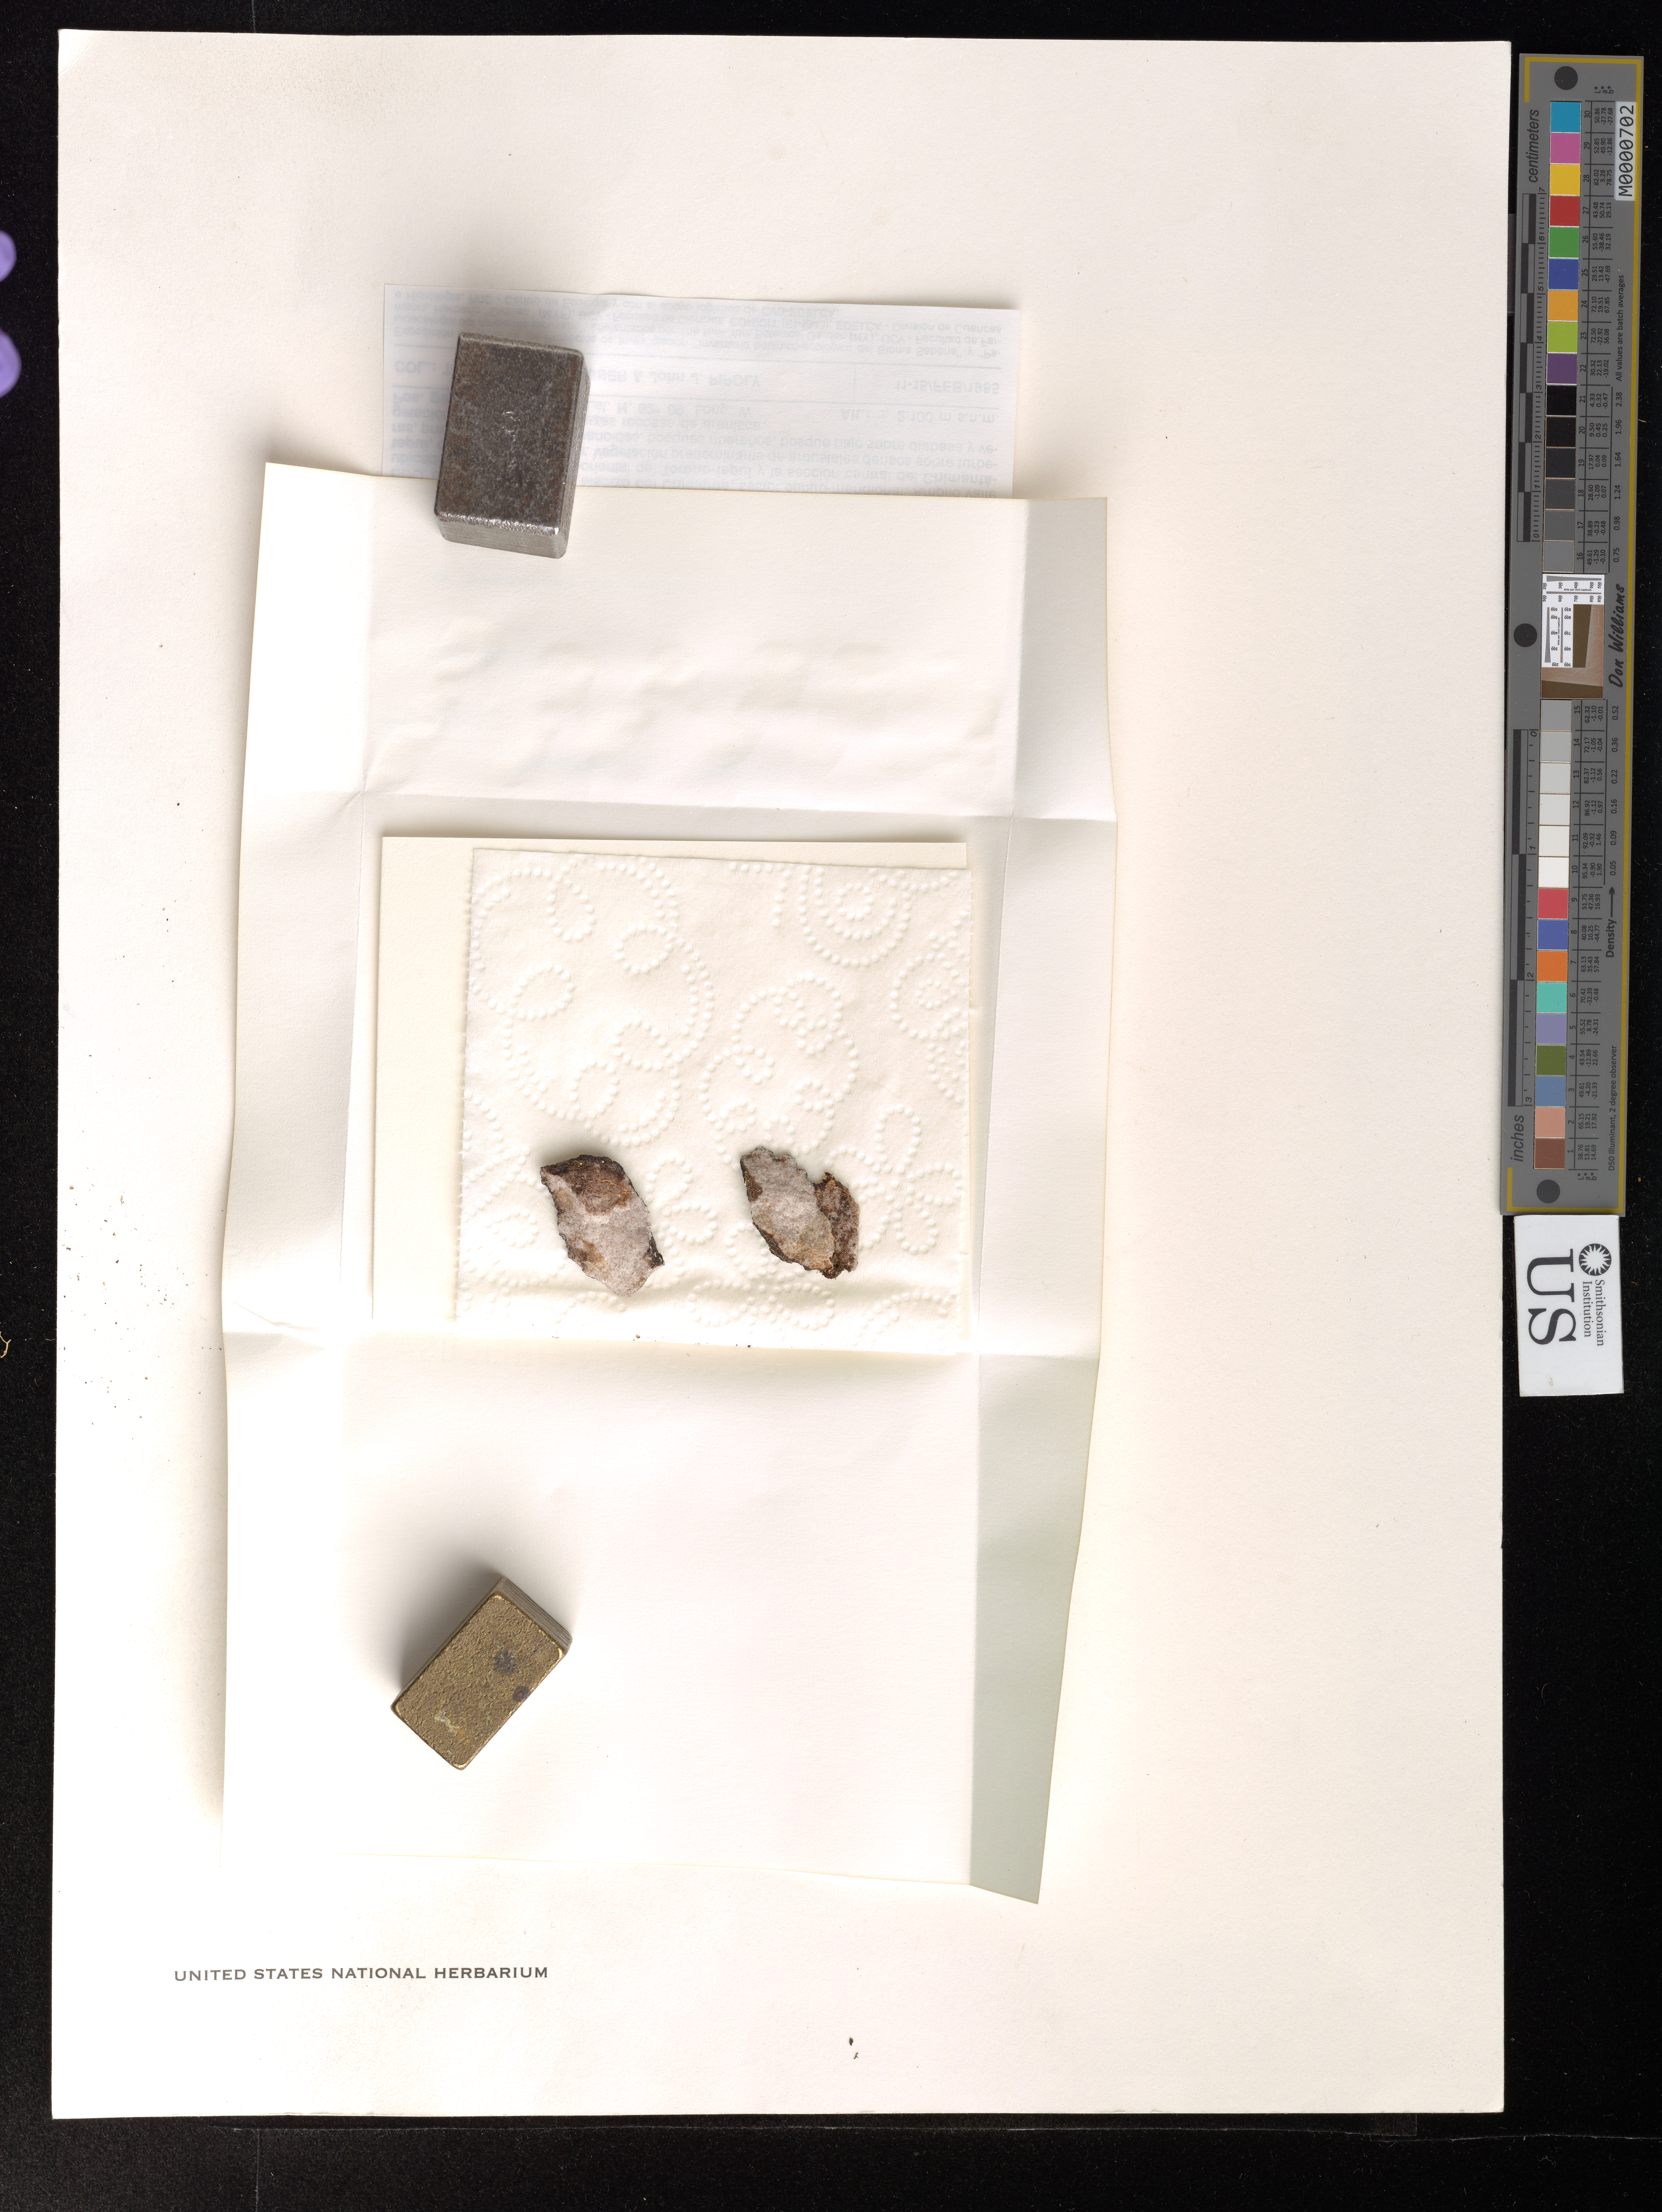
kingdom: Fungi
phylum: Ascomycota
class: Eurotiomycetes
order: Verrucariales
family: Verrucariaceae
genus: Verrucaria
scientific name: Verrucaria sp.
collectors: T. T. Ahti, O. Huber & J. Pipoly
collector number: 45205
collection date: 1985-02-11/1985-02-15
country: Venezuela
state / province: Bolívar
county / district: Piar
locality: Macizo del Chimantá, sector centro-meridional. Amplio valle ubicado entre el borde nor-oriental del Torono-tepui y la sección central del Chimantá-tepui, drenado hacia el Sur.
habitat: Vegetación predominante de arbustales densos sobre turberas, praderas herbáceas, sabanoides, bosques ribereños, bosque bajo sobre diabasa y vegetación rupícola sobre terrazas rocosas de arenisca.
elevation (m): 2100